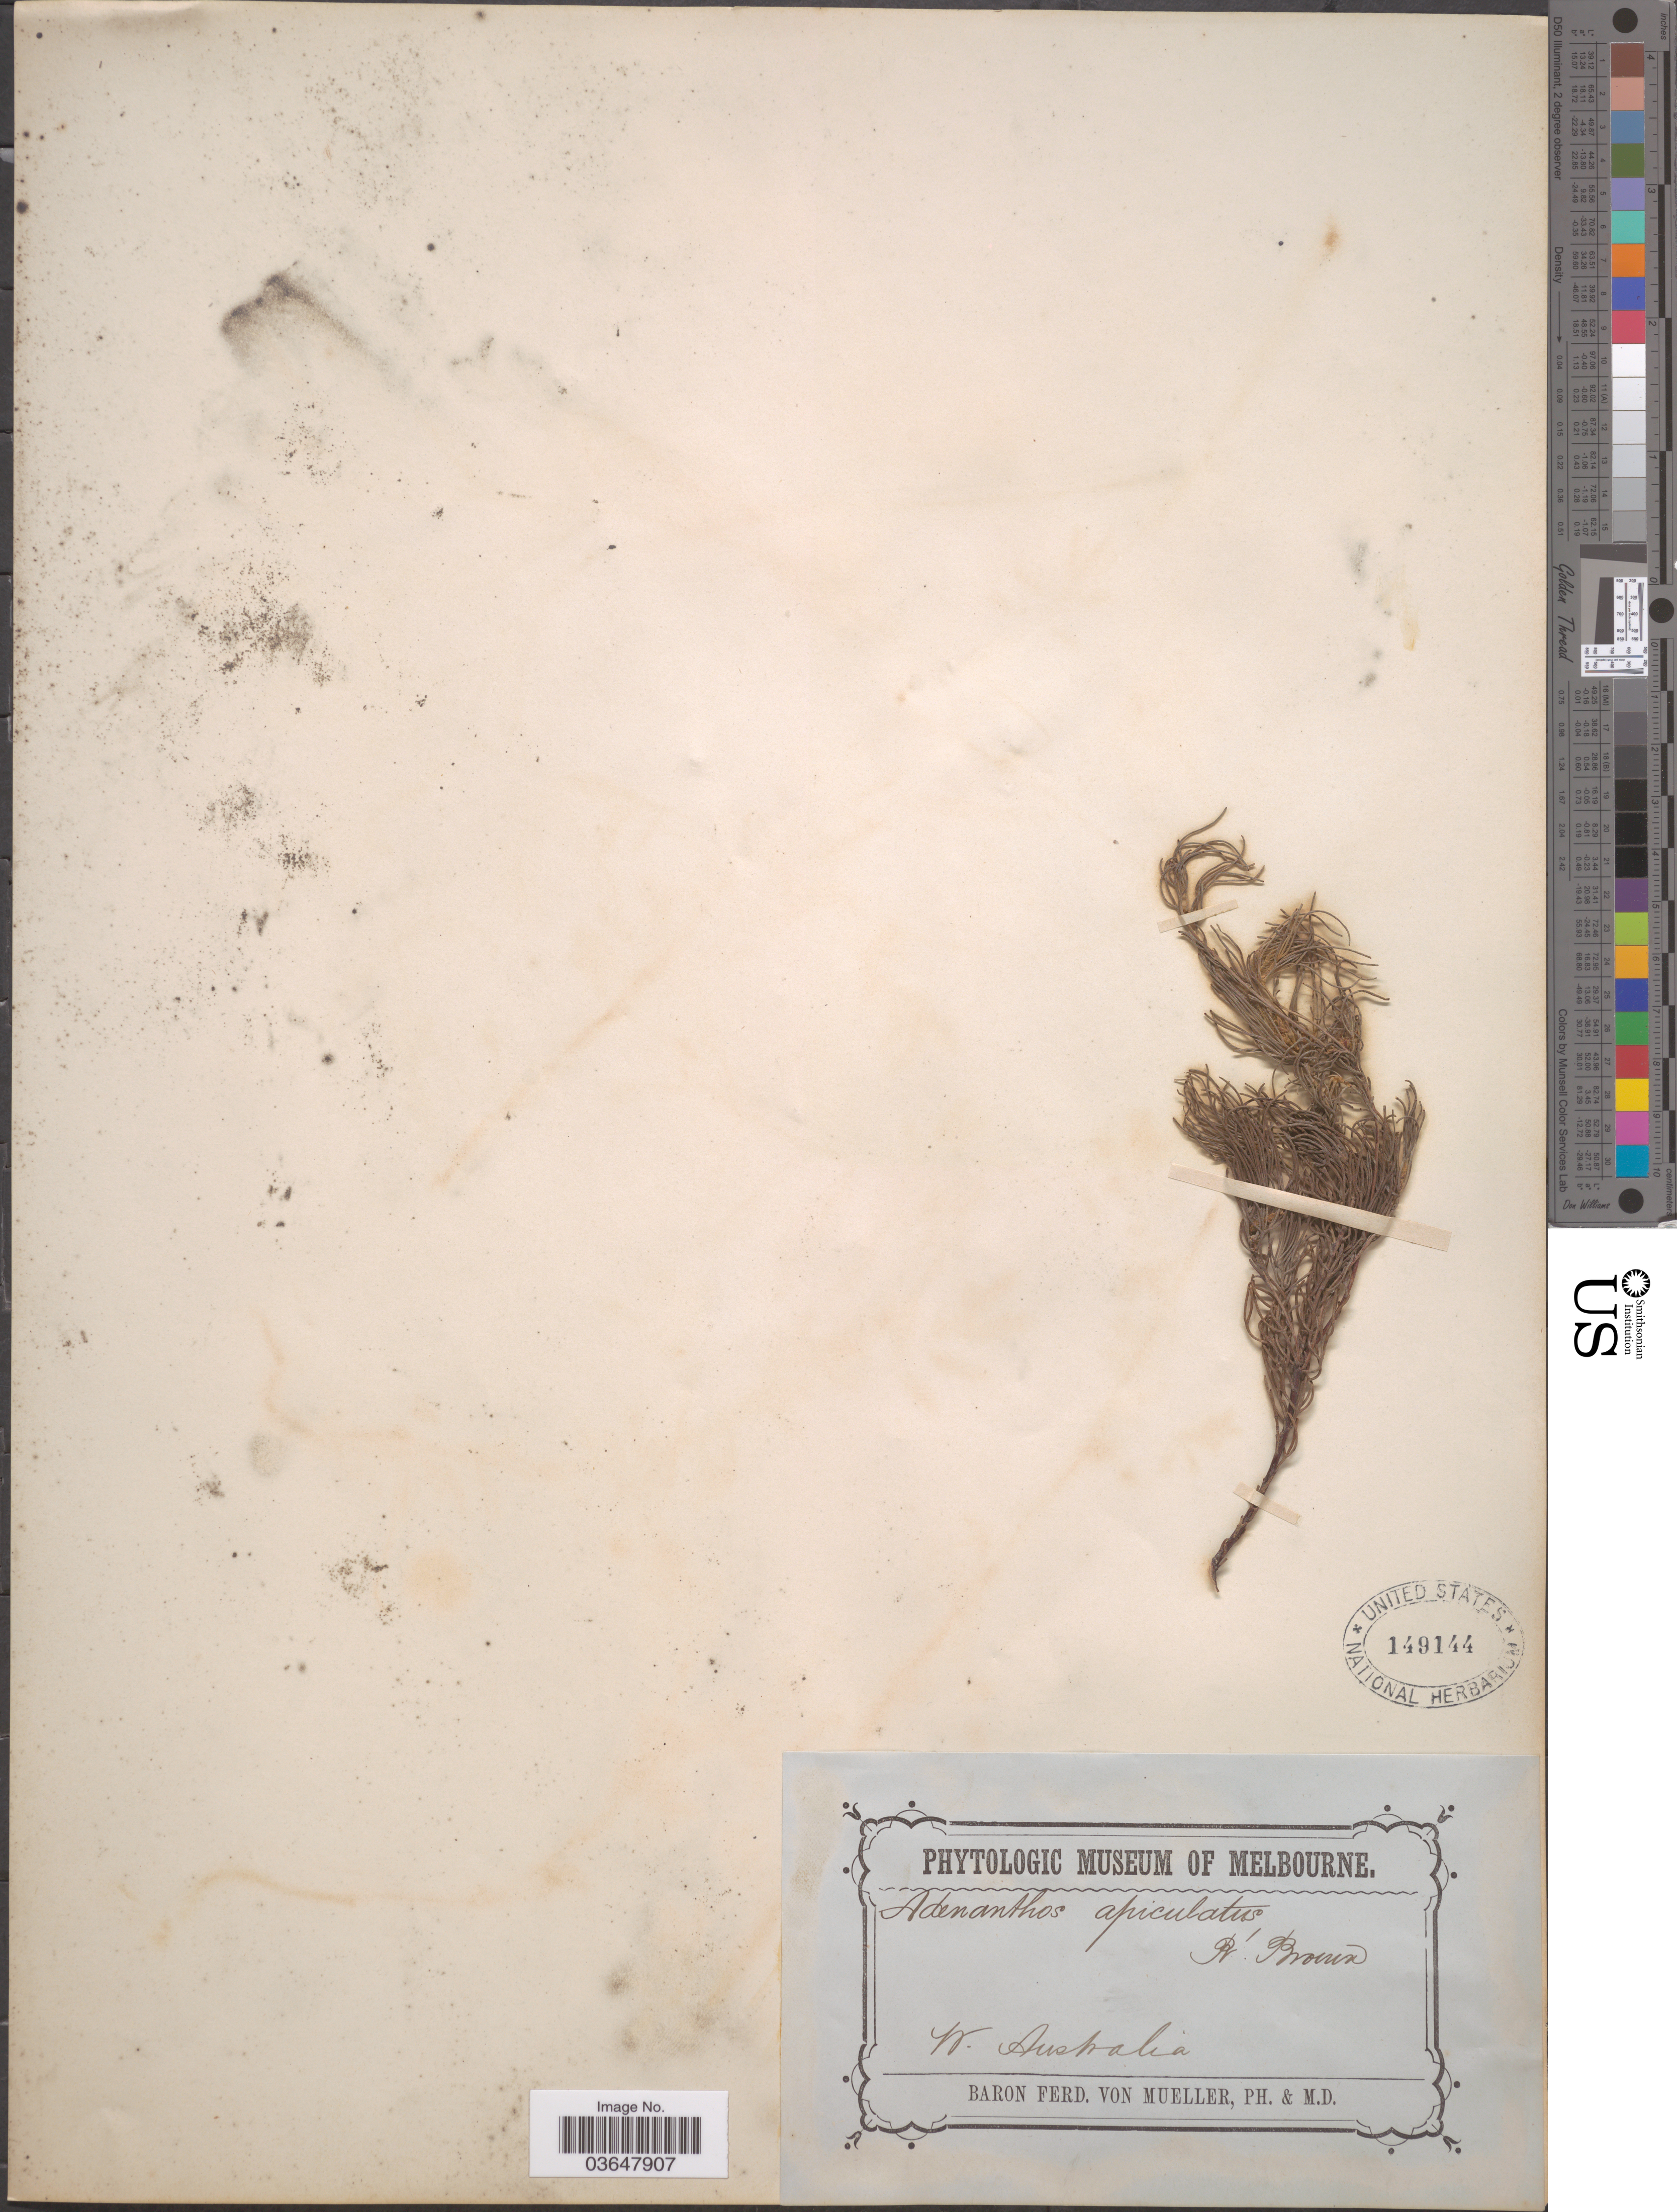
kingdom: Plantae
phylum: Tracheophyta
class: Magnoliopsida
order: Proteales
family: Proteaceae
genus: Adenanthos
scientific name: Adenanthos apiculatus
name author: R. Br.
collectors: F. Mueller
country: Australia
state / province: Western Australia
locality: W. Australia.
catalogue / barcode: US 149144